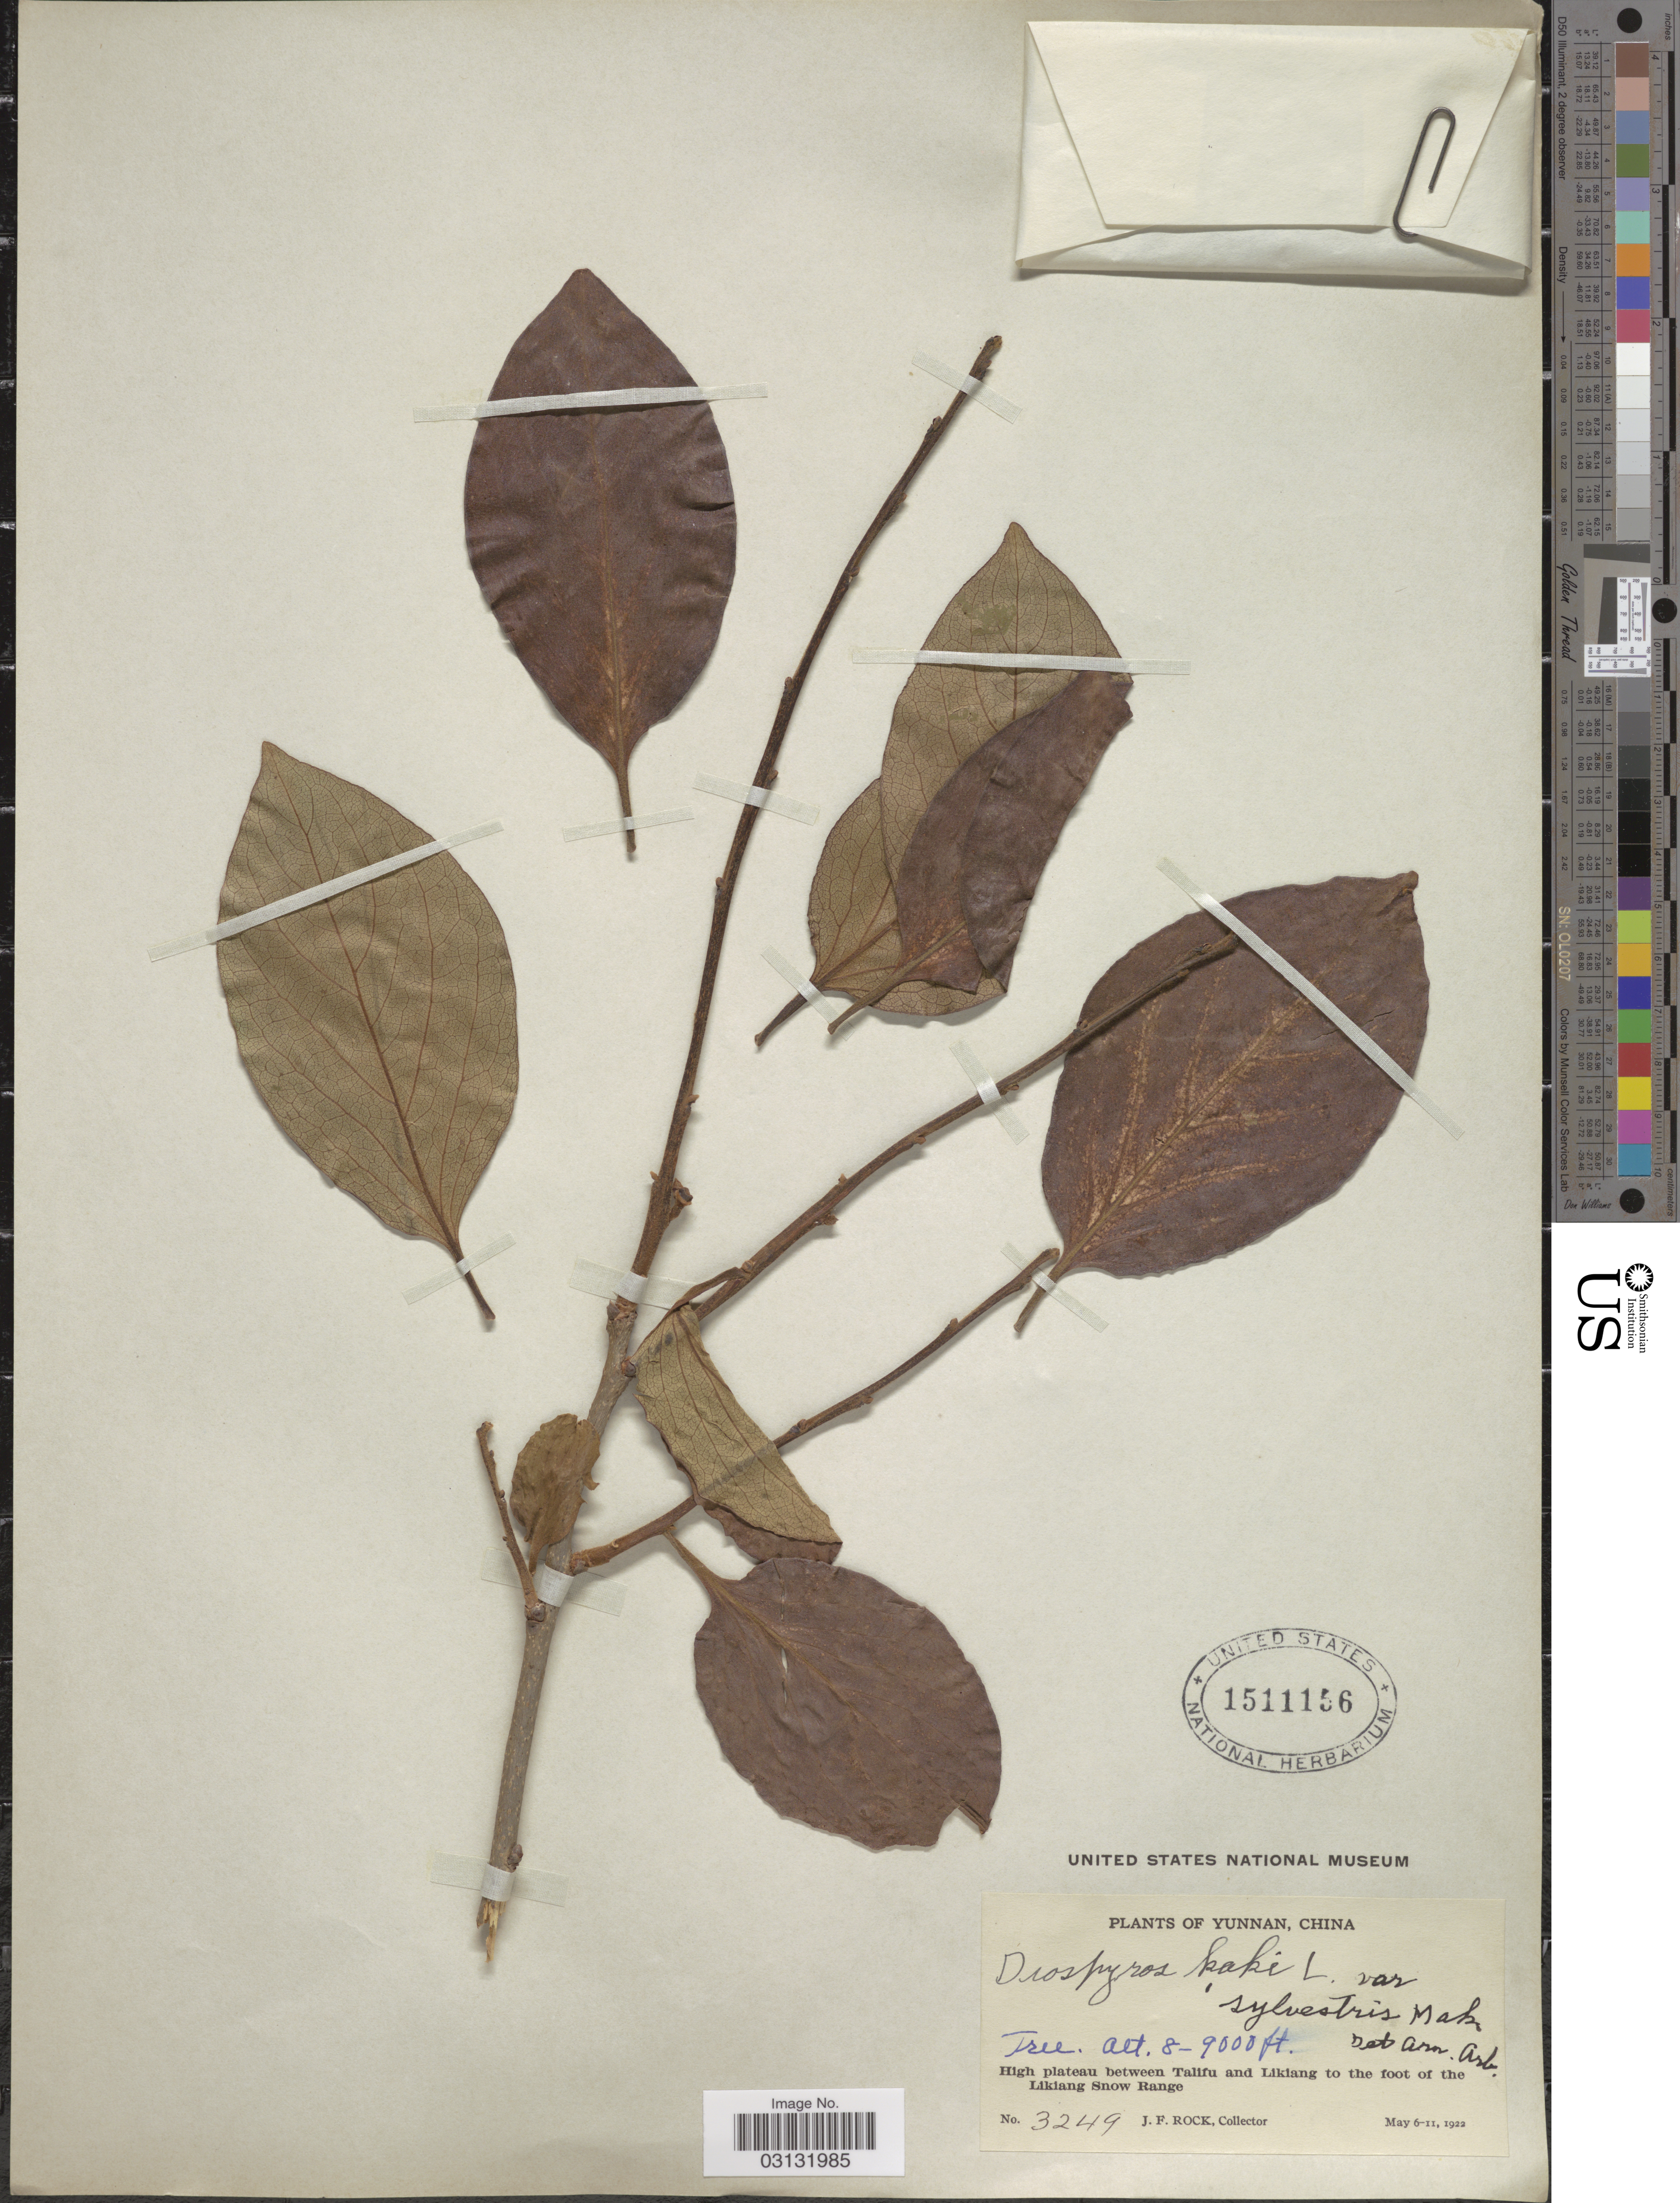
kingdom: Plantae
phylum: Tracheophyta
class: Magnoliopsida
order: Ericales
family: Ebenaceae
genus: Diospyros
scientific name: Diospyros kaki var. silvestris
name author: Makino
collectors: J. Rock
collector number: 3249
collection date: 1922-05-06/1922-05-11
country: China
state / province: Yunnan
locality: High plateau between Talifu and Likiang to the foot of the Likiang Snow Range.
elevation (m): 2438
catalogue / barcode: US 1511156